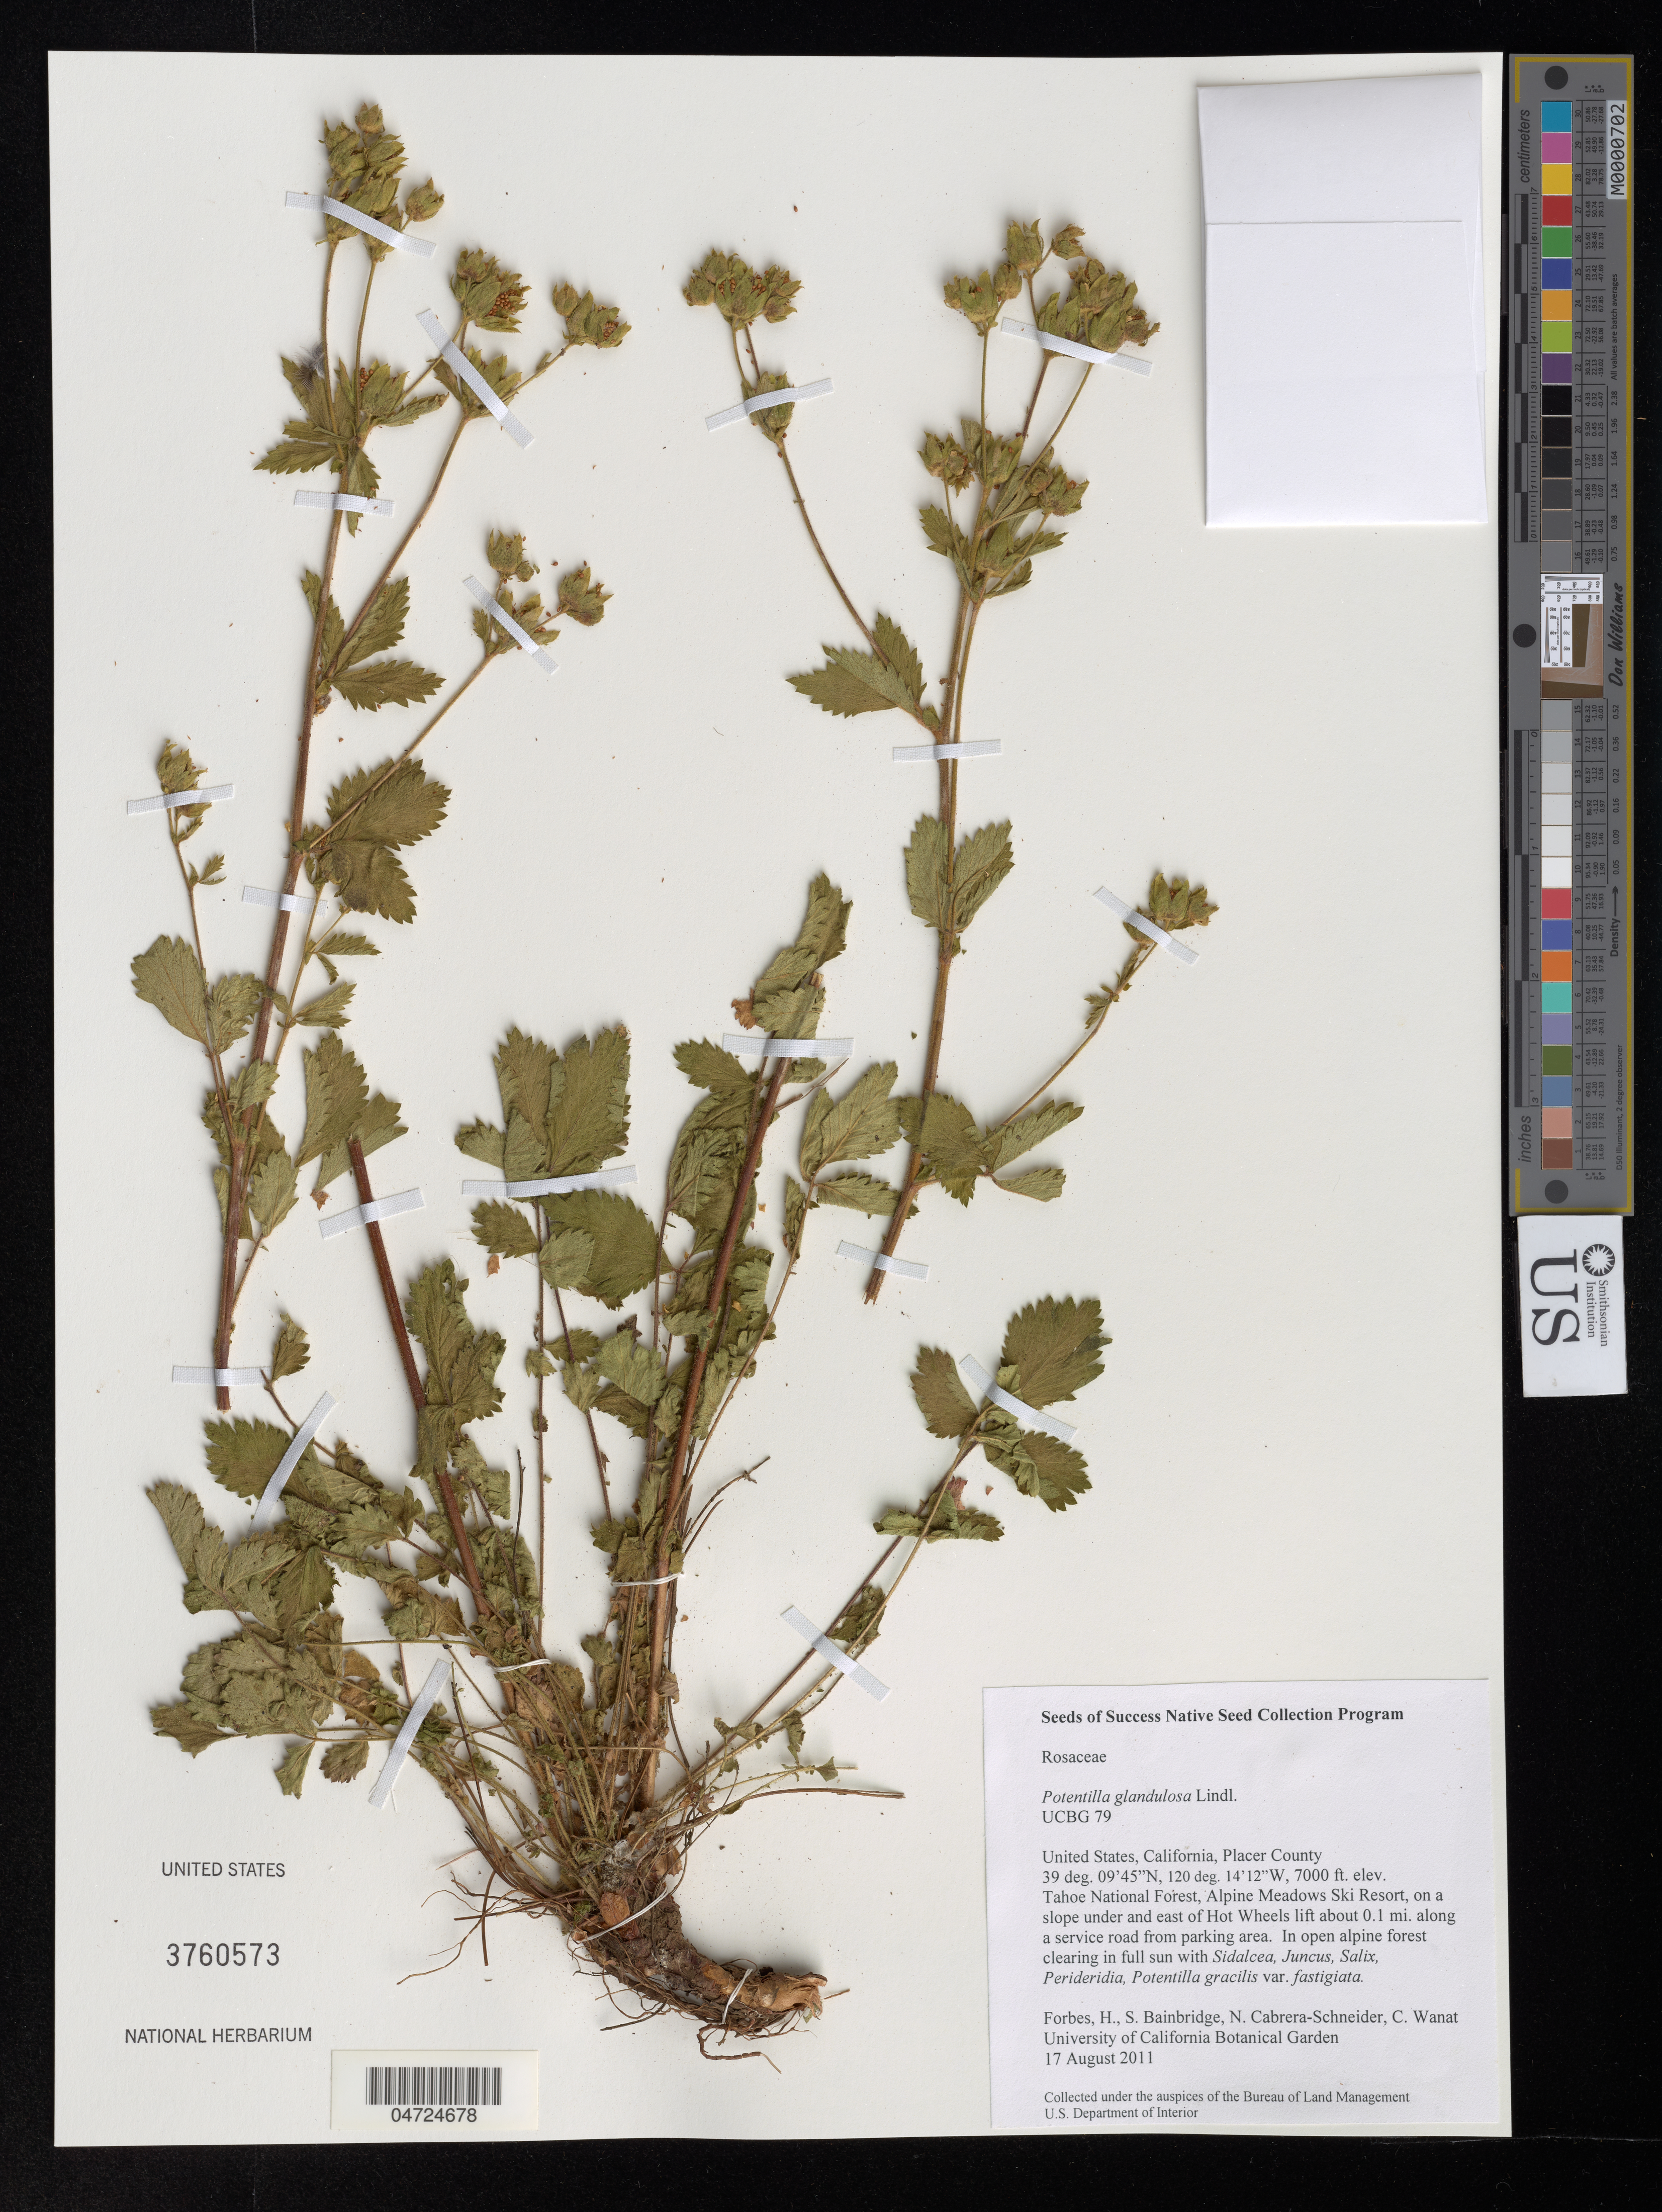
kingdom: Plantae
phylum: Tracheophyta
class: Magnoliopsida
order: Rosales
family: Rosaceae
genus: Potentilla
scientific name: Potentilla glandulosa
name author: Lindl.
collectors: H. Forbes & S. Bainbridge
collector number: UCBG 79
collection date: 2011-08-17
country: United States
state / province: California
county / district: Placer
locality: Placer County. Tahoe National Forest, Alpine Meadows Ski Resort, on a slope under and east of Hot Wheels lift about 0.1 mi. along a service road from parking area.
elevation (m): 2134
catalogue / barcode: US 3760573